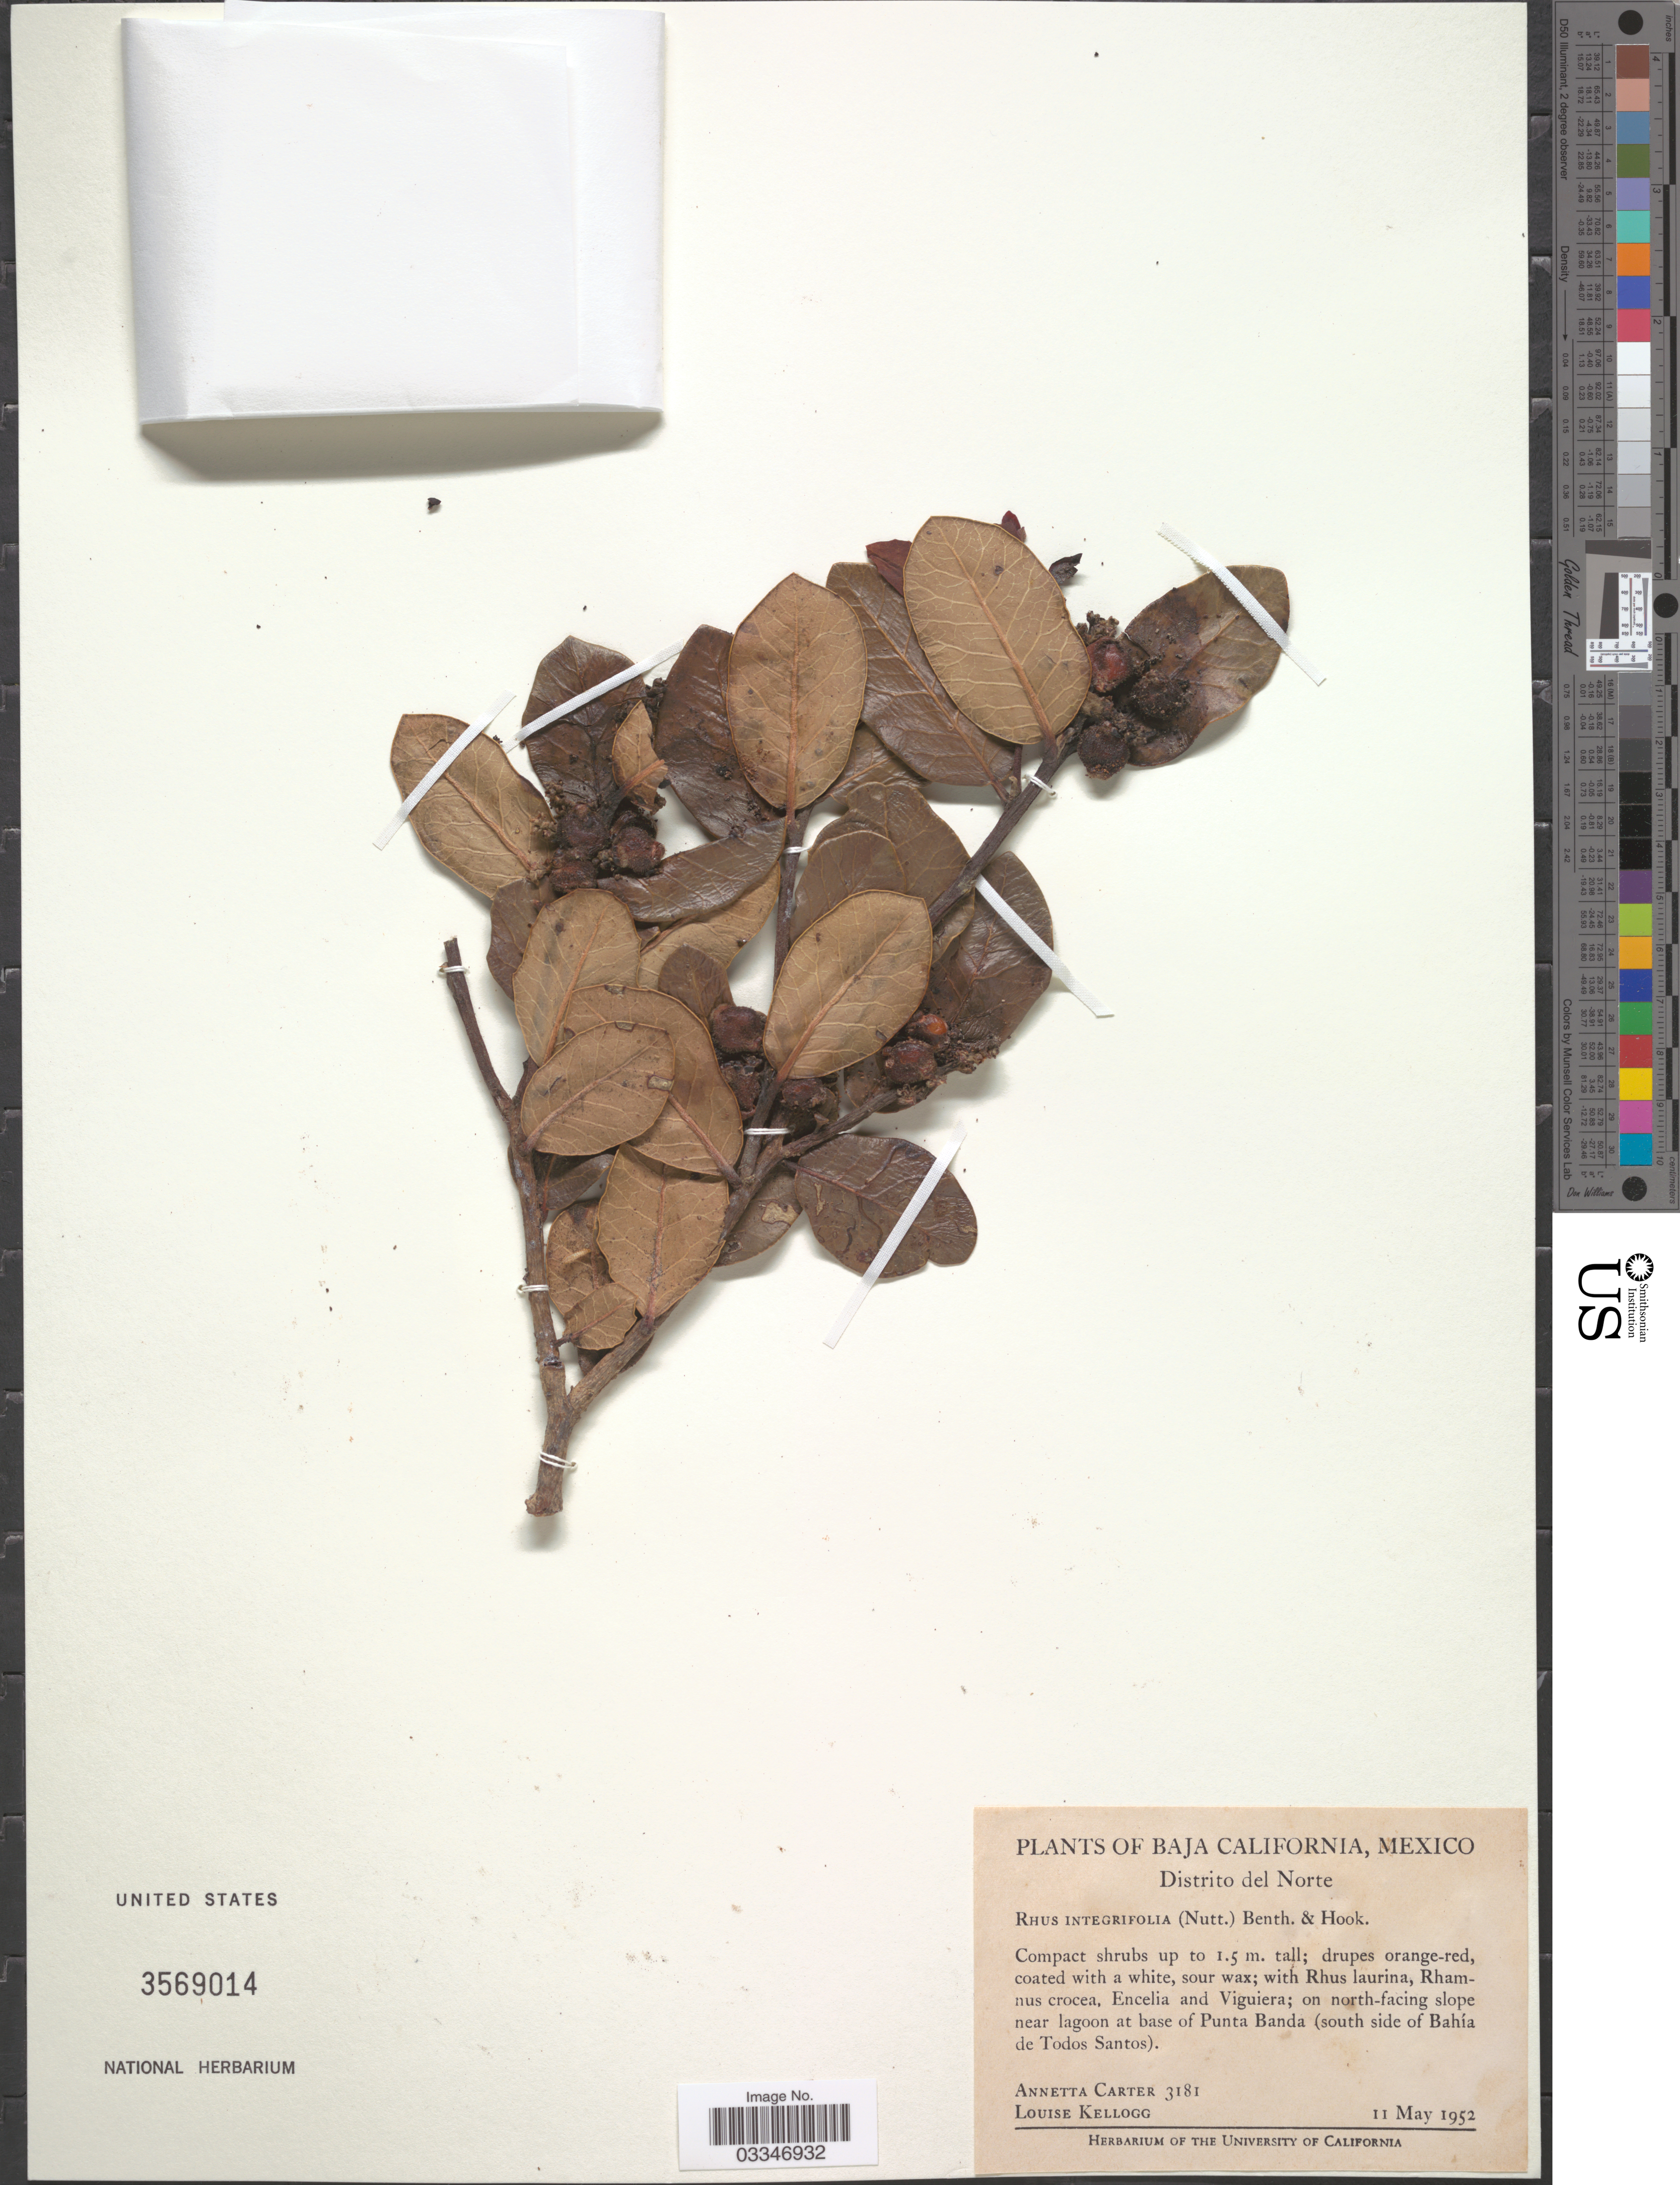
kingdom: Plantae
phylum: Tracheophyta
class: Magnoliopsida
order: Sapindales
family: Anacardiaceae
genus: Rhus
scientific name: Rhus integrifolia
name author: (Nutt.) Benth. & Hook. f. ex W.H. Brewer & S. Watson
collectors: A. Carter & L. Kellogg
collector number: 3181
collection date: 1952-05-11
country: Mexico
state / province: Baja California Norte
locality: Distrito del Norte, on north-facing slope near lagoon at base of Punta Banda (south side of Bahía de Todos Santos).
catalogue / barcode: US 3569014